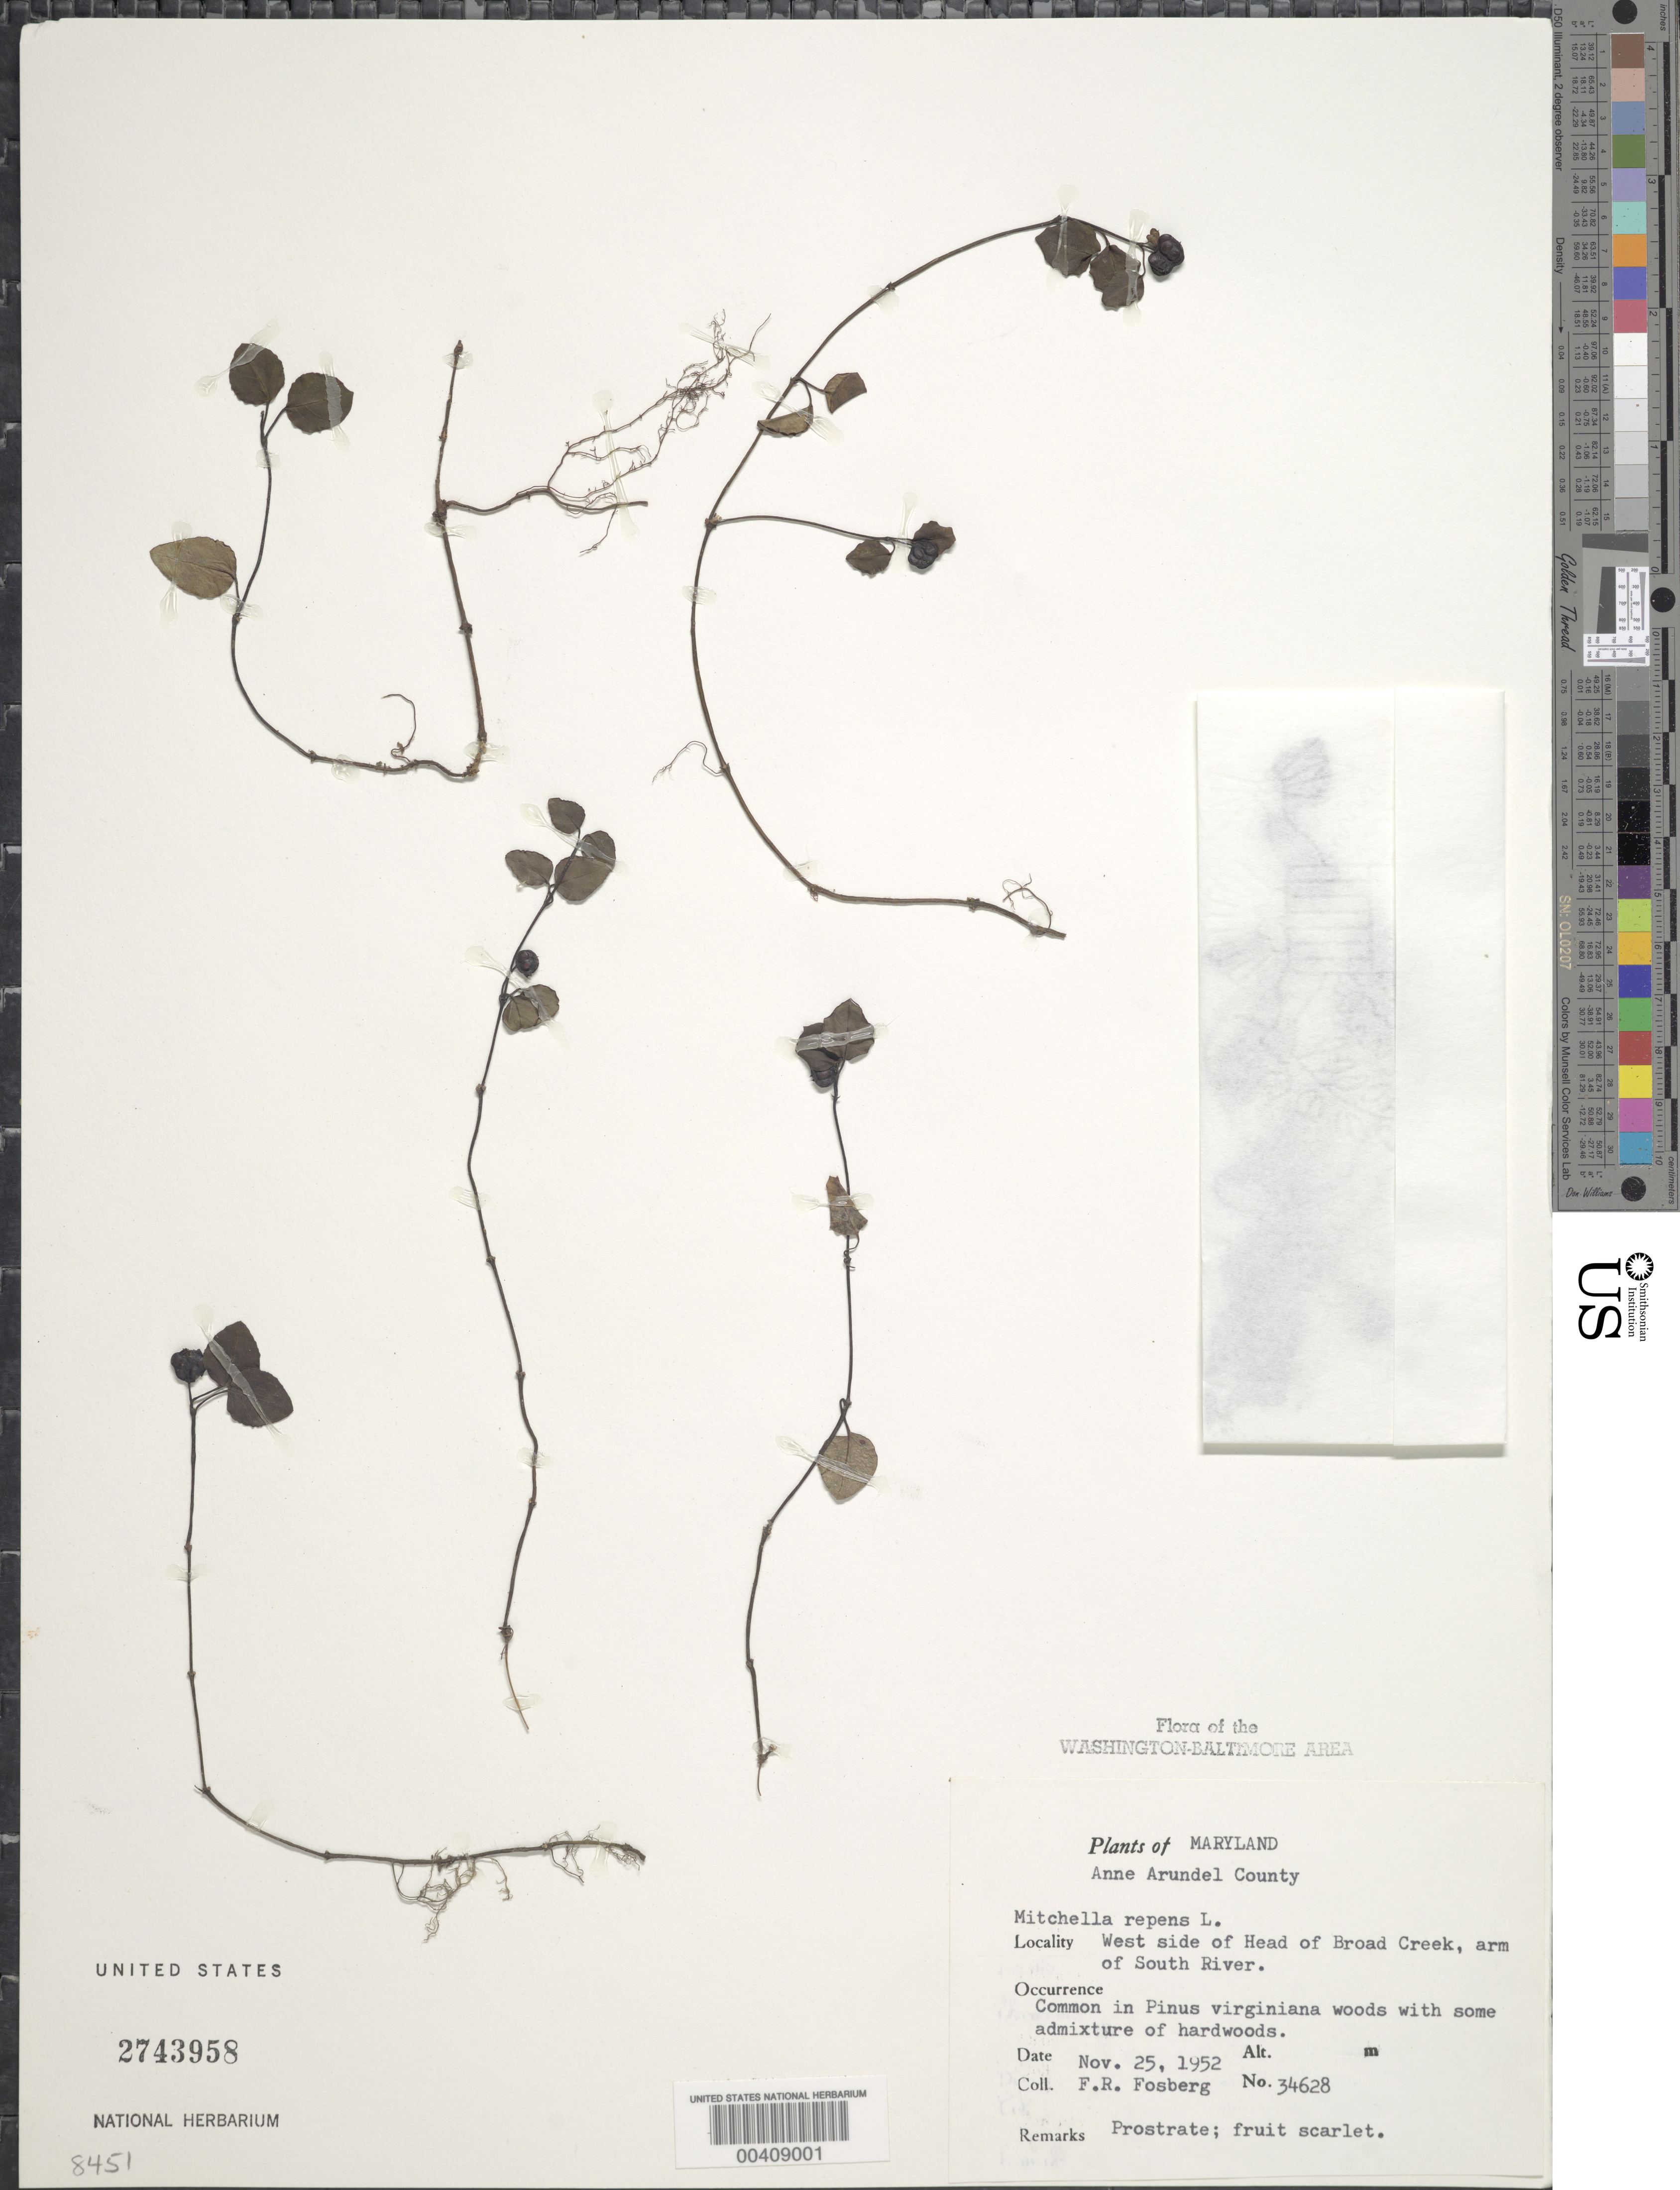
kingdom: Plantae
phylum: Tracheophyta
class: Magnoliopsida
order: Gentianales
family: Rubiaceae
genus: Mitchella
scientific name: Mitchella repens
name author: L.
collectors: F. R. Fosberg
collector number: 34628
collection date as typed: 25 Nov 1952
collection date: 1952-11-25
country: United States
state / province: Maryland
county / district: Anne Arundel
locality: Broad Creek, South River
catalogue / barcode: US 2743958